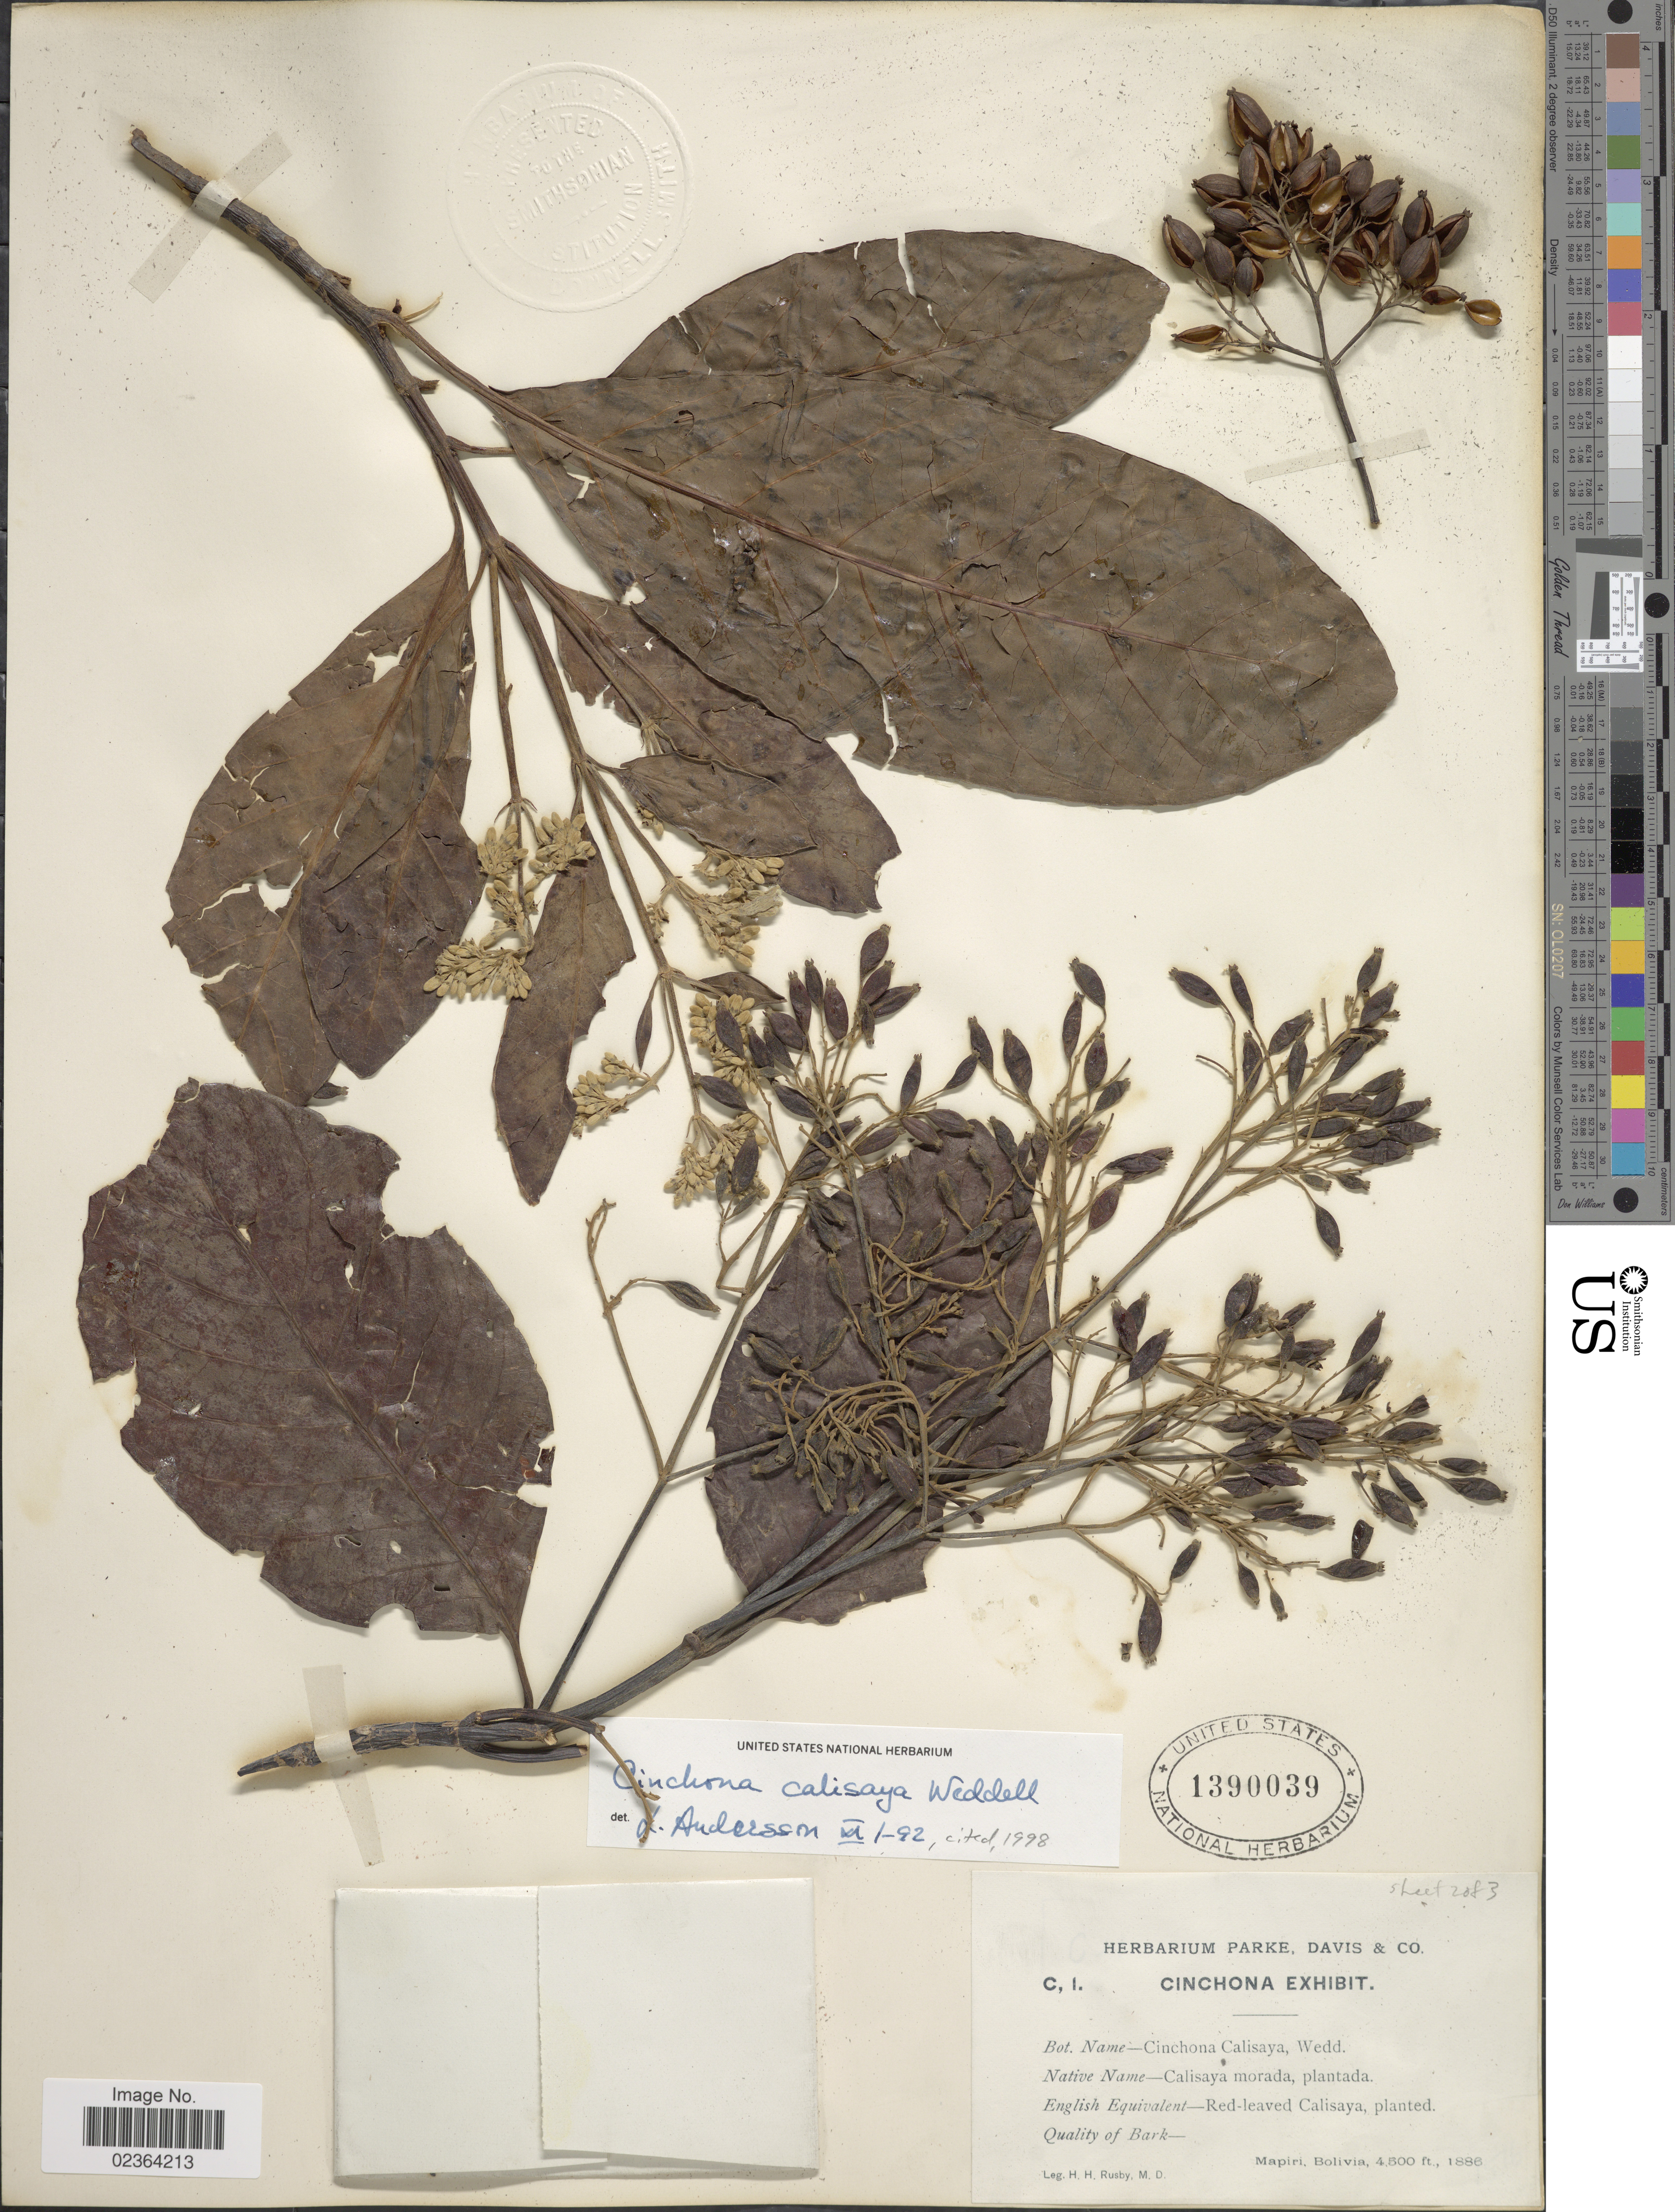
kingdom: Plantae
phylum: Tracheophyta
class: Magnoliopsida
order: Gentianales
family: Rubiaceae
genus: Cinchona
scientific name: Cinchona calisaya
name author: Wedd.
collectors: H. H. Rusby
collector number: C, 1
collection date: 1886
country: Bolivia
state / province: La Páz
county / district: Larecaja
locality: Mapiri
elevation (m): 1372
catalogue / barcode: US 1390039